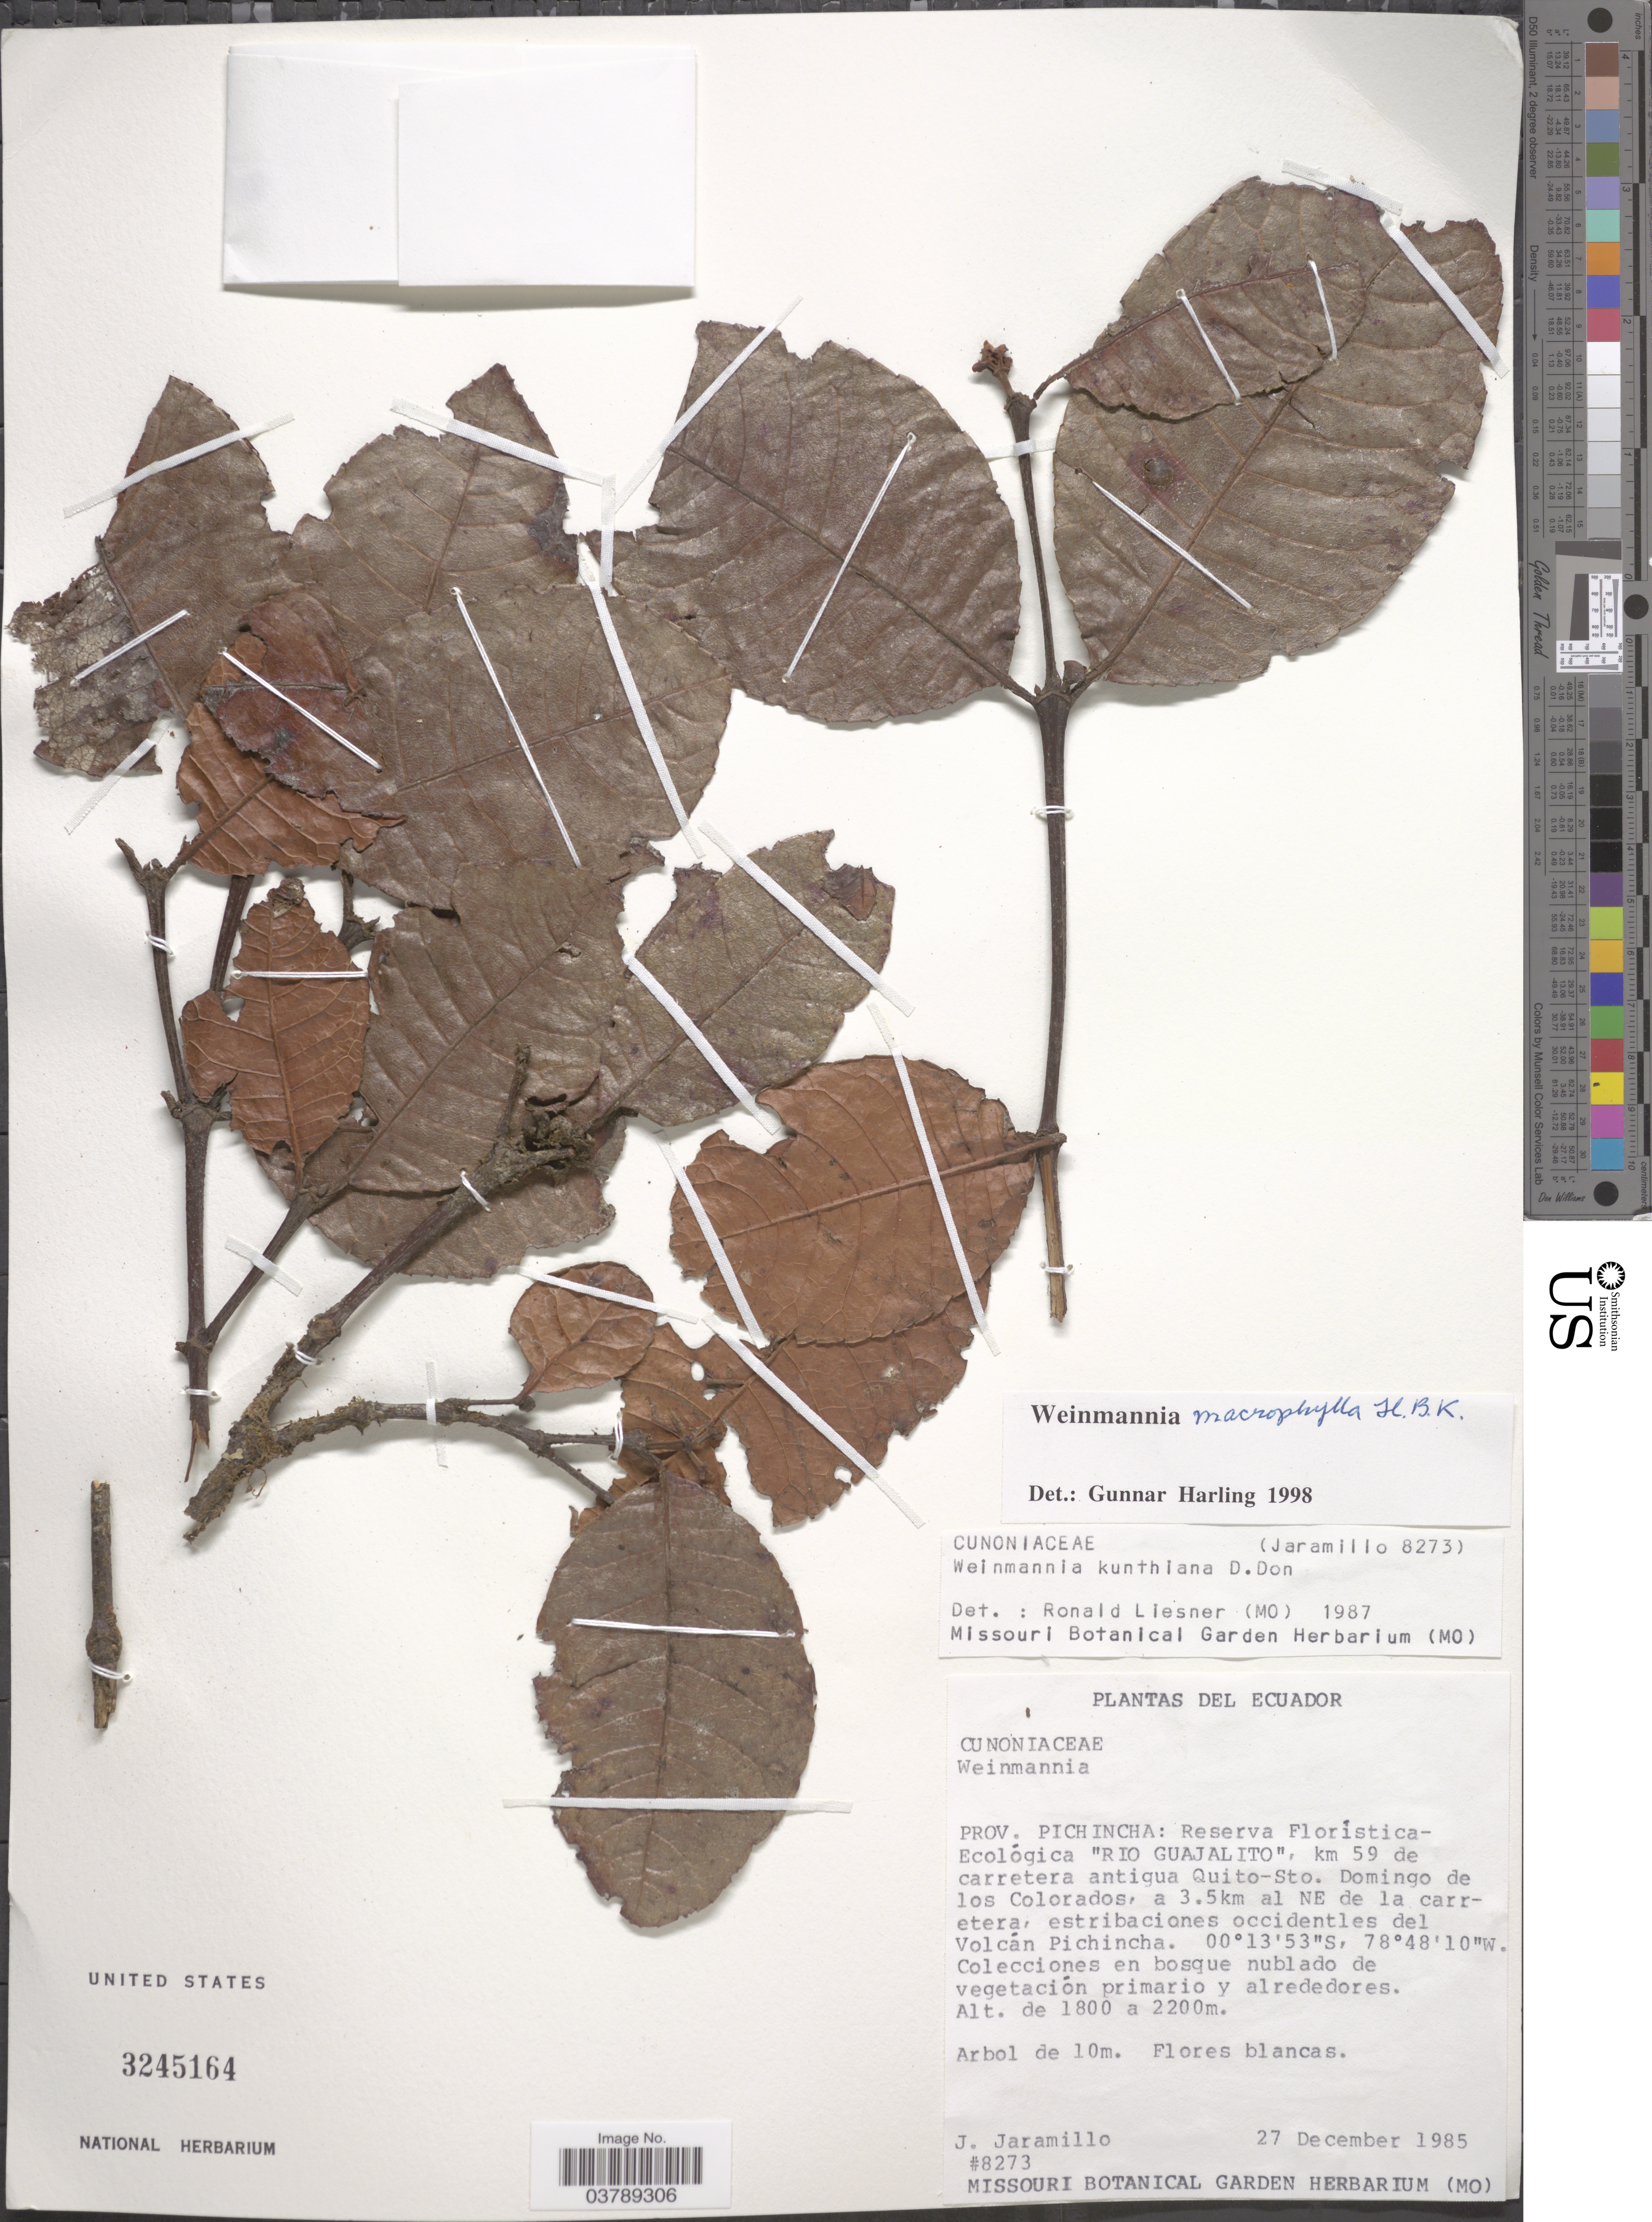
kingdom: Plantae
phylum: Tracheophyta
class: Magnoliopsida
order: Oxalidales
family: Cunoniaceae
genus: Weinmannia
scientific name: Weinmannia macrophylla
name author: Kunth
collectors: J. Jaramillo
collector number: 8273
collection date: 1985-12-27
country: Ecuador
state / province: Pichincha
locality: Reserva Floristica-Ecológica "Rio Guajalito", km 59 de carretera antigua Quito-Sto. Domingo de los Colorados, a 3.5km al NE de la carretera, estribaciones occidentles del Volcán Pichincha.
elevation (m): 1800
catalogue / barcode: US 3245164